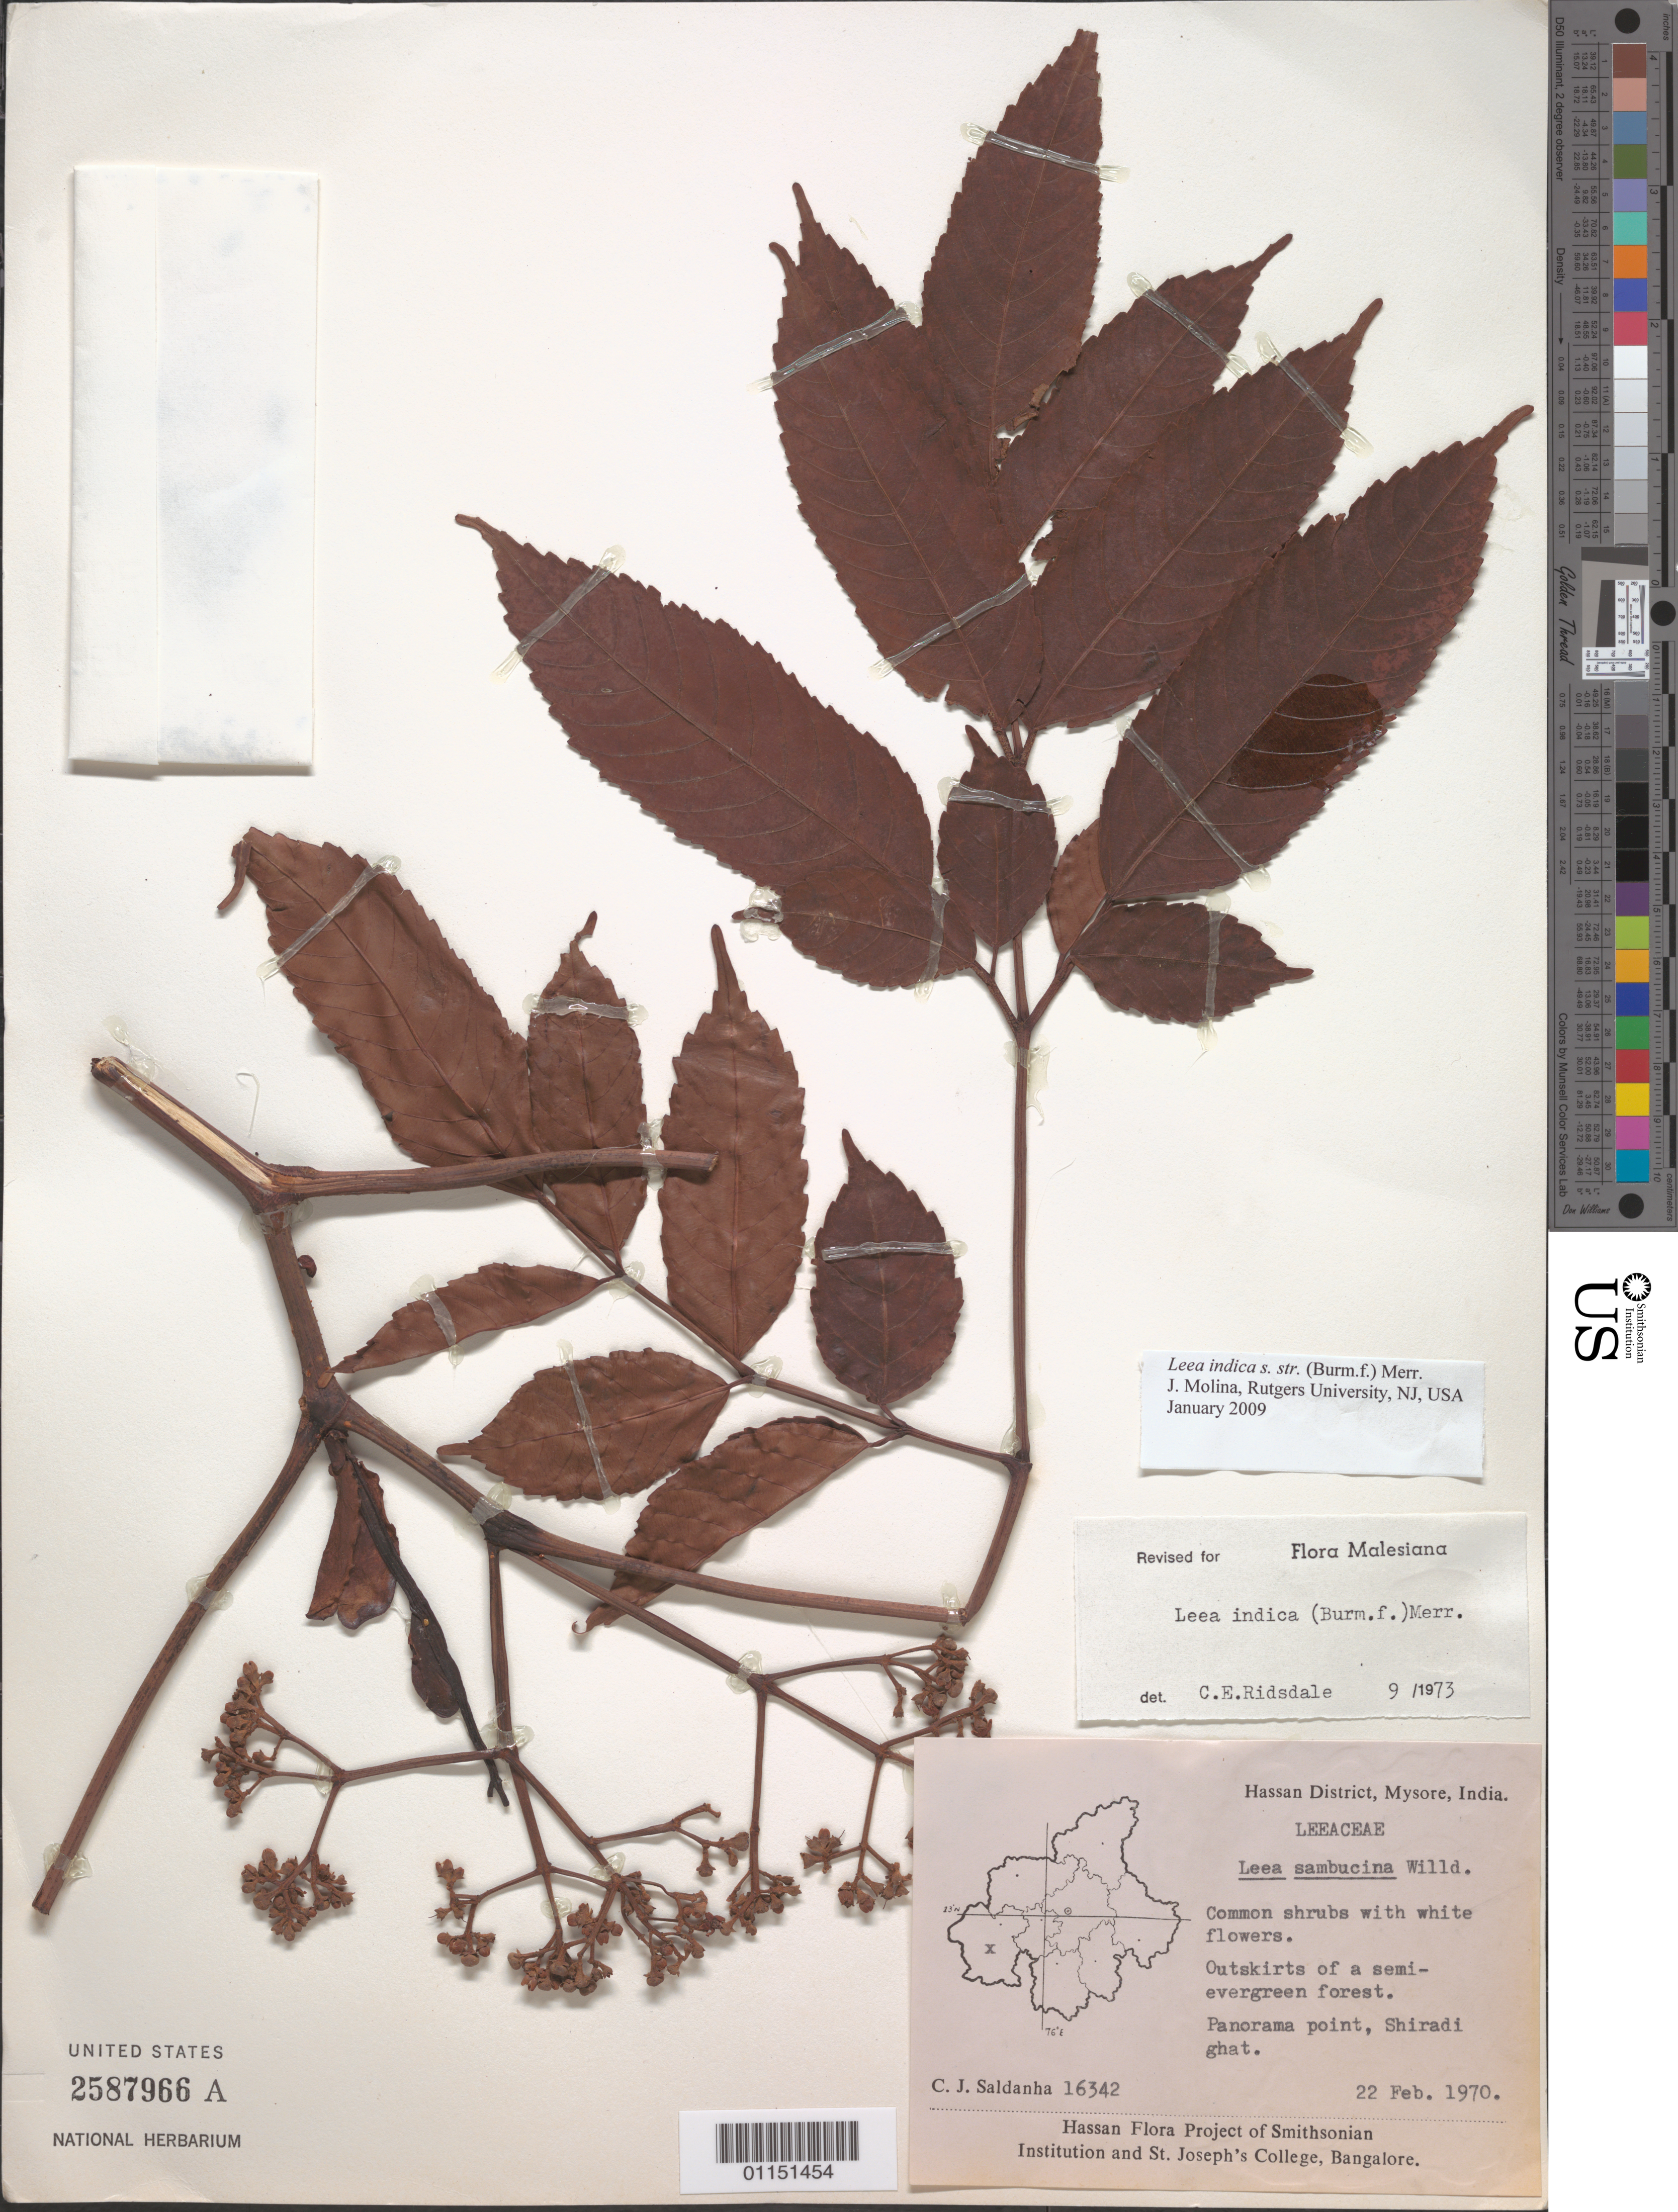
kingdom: Plantae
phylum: Tracheophyta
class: Magnoliopsida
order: Vitales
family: Vitaceae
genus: Leea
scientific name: Leea indica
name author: (Burm. f.) Merr.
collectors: C. J. Saldanha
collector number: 16342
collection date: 1970-02-22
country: India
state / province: Karnataka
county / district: Mysore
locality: Panorama point, Shiradi ghat.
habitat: Common shrubs, outskirts of a semi-evergreen forest.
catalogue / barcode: US 2587966